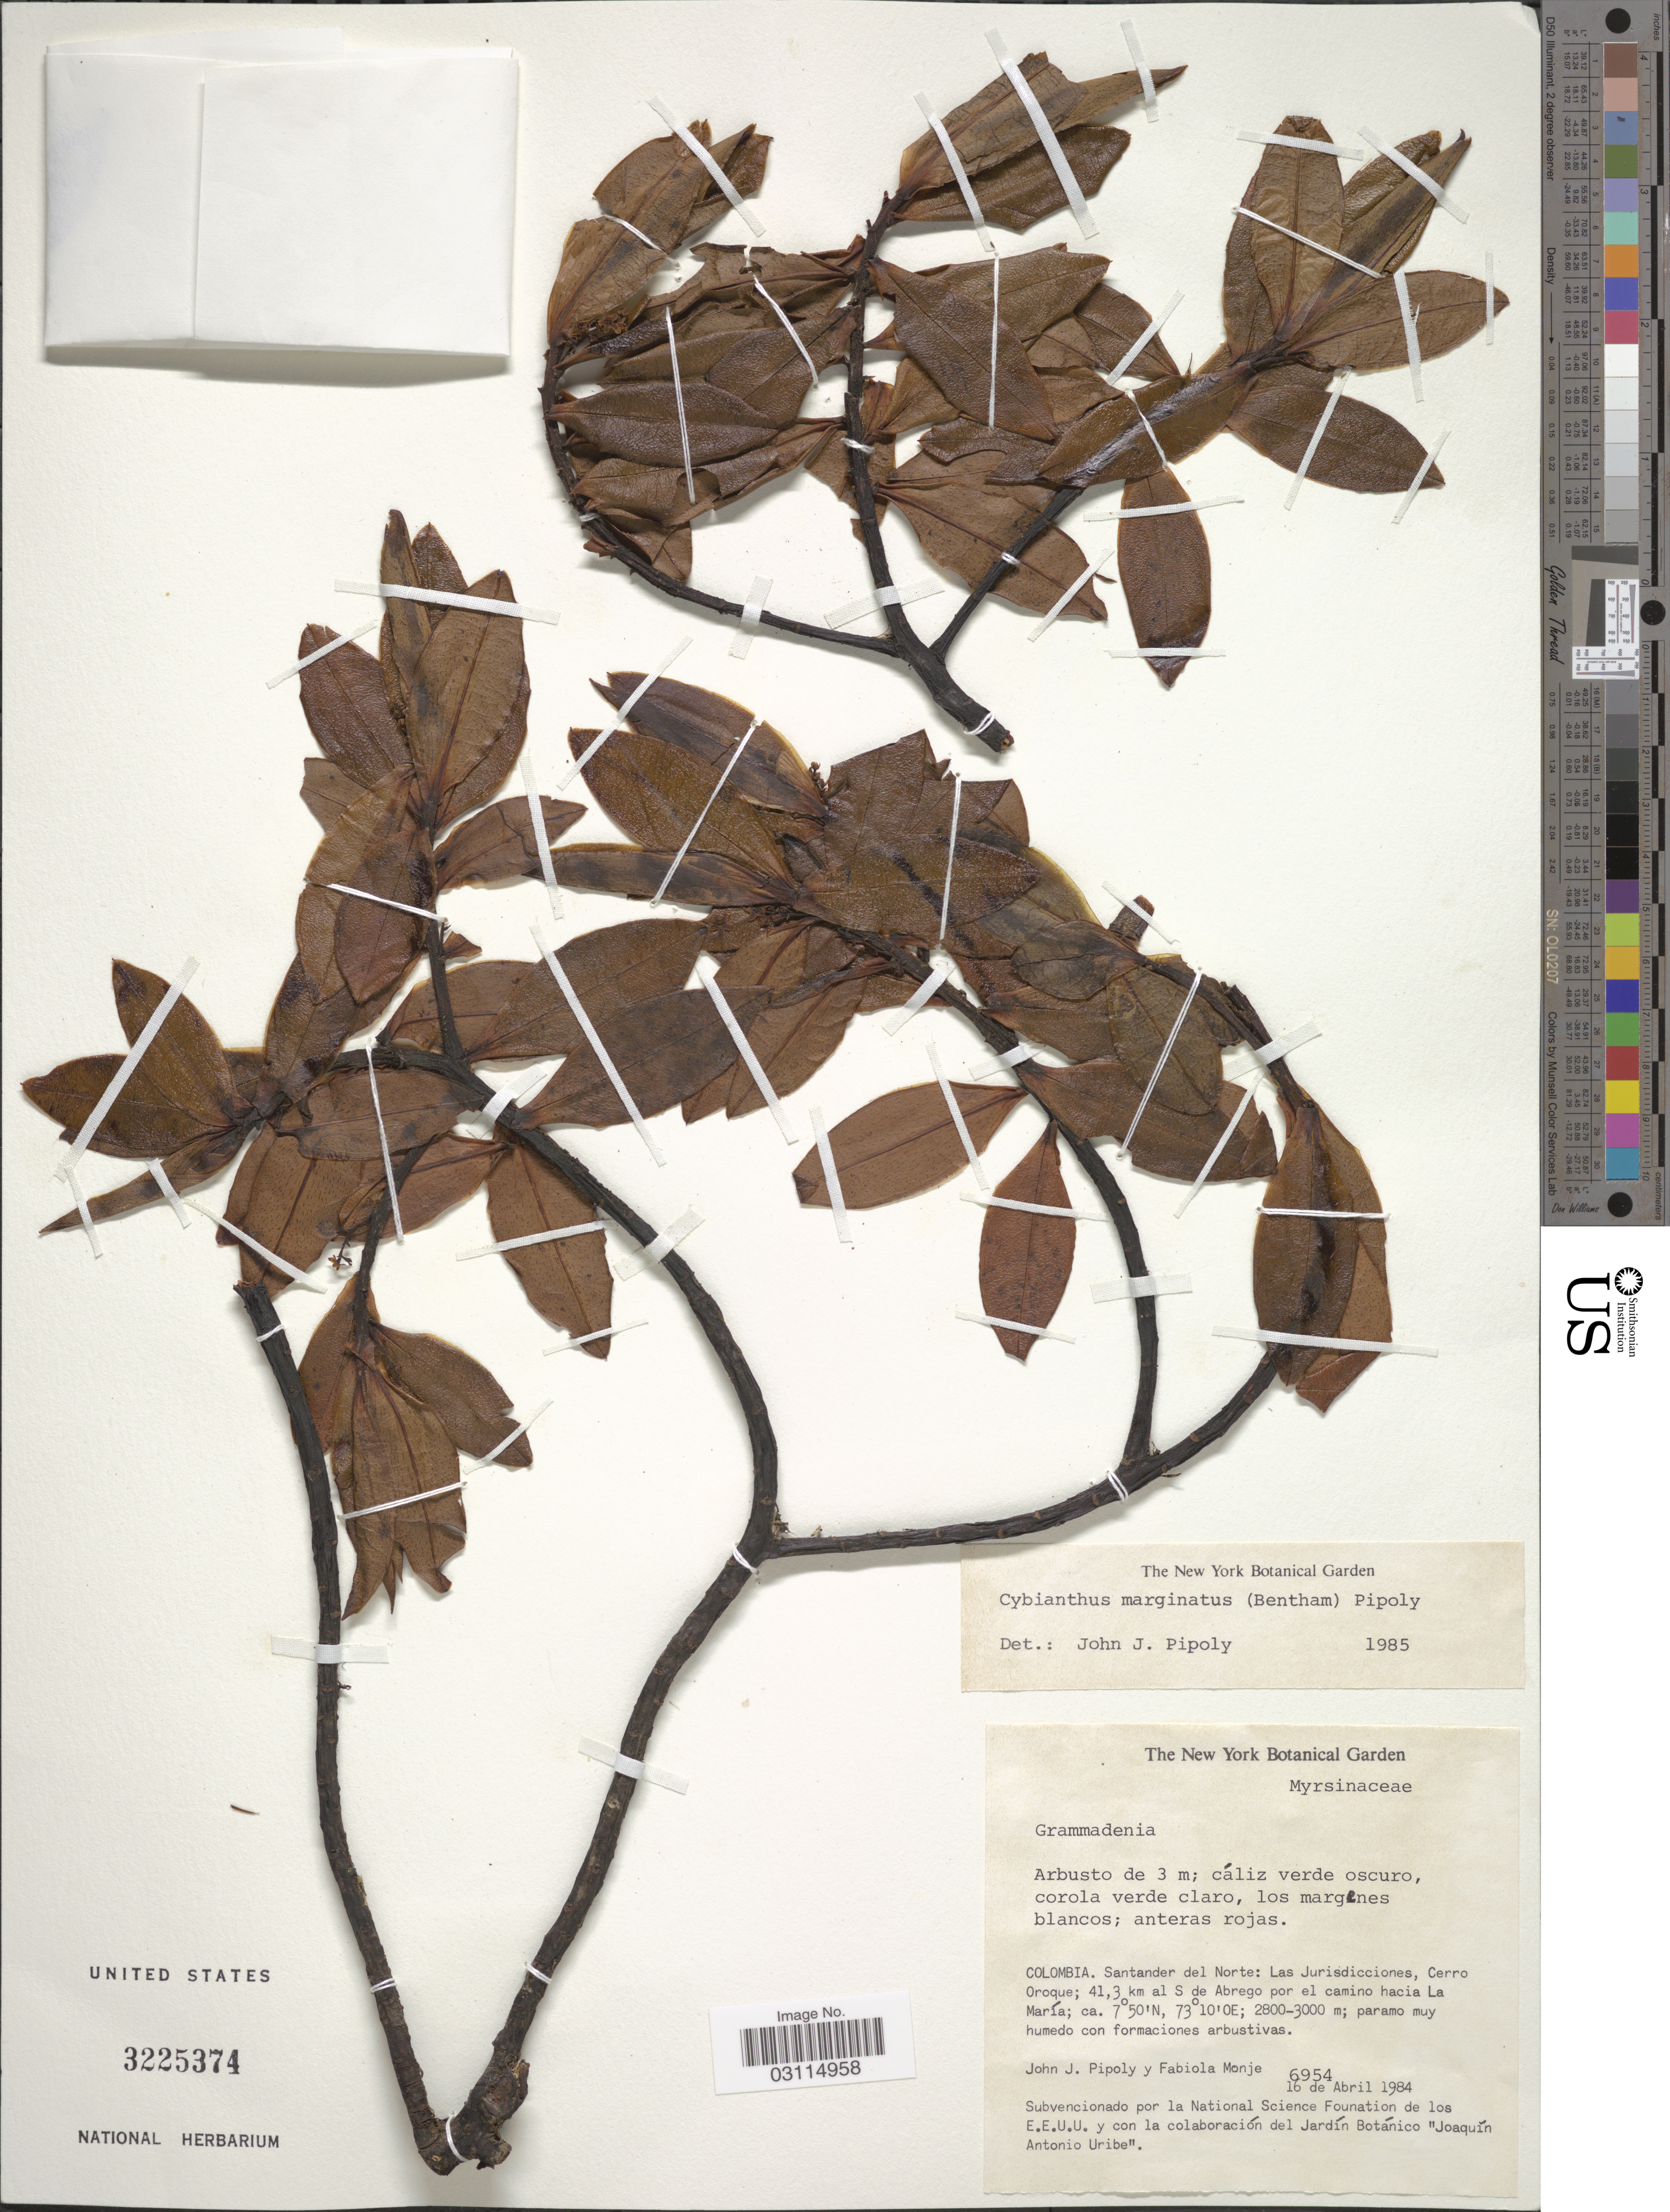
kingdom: Plantae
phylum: Tracheophyta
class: Magnoliopsida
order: Ericales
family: Primulaceae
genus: Cybianthus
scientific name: Cybianthus marginatus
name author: (Benth.) Pipoly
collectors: J. J. Pipoly & F. Monje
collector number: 6954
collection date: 1984-04-16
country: Colombia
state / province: Norte de Santander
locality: Santander del Norte: Las Jurisdicciones, Cerro Oroque; 41.3 km al S de Abrego por el camino hacia La María.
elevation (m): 2800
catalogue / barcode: US 3225374